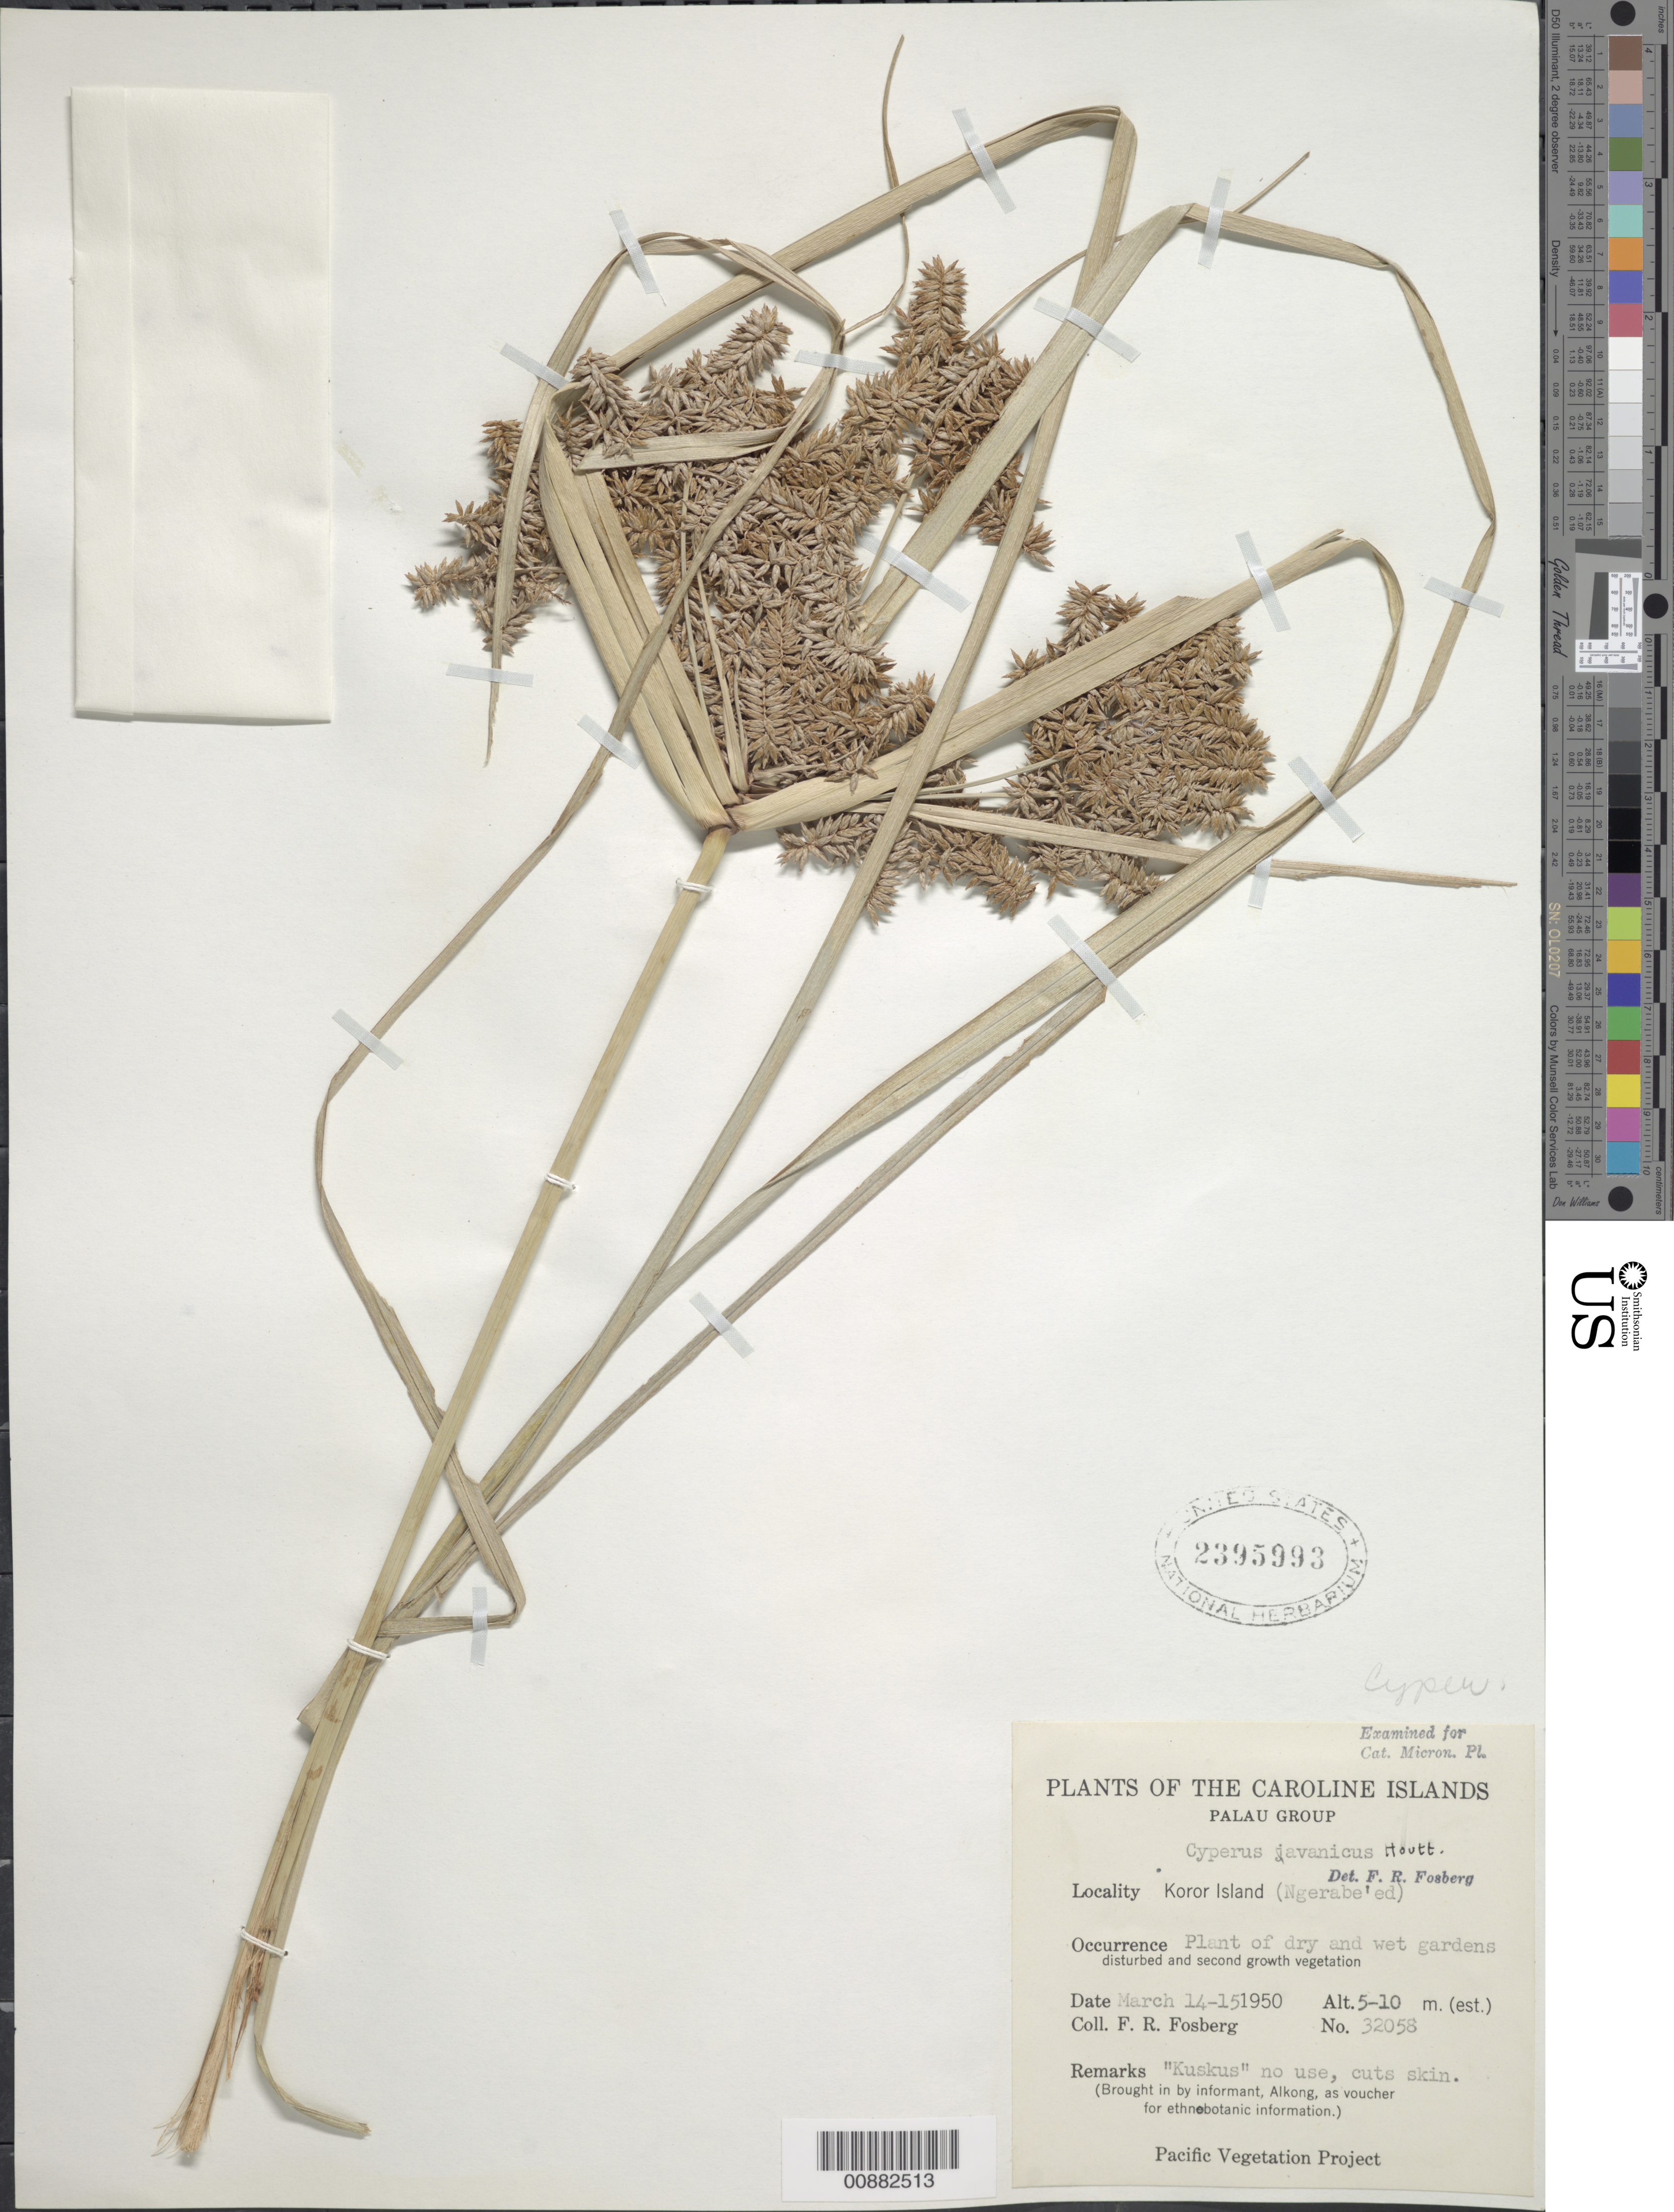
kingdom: Plantae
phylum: Tracheophyta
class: Liliopsida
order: Poales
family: Cyperaceae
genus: Cyperus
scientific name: Cyperus javanicus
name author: Houtt.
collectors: F. R. Fosberg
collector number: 32058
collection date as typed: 14 Mar 1950 to 15 Mar 1950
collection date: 1950-03-14/1950-03-15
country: Palau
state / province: Koror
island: Oreor [Koror] I.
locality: Koror Island (Ngerabe'ed)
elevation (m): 5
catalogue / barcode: US 2395993